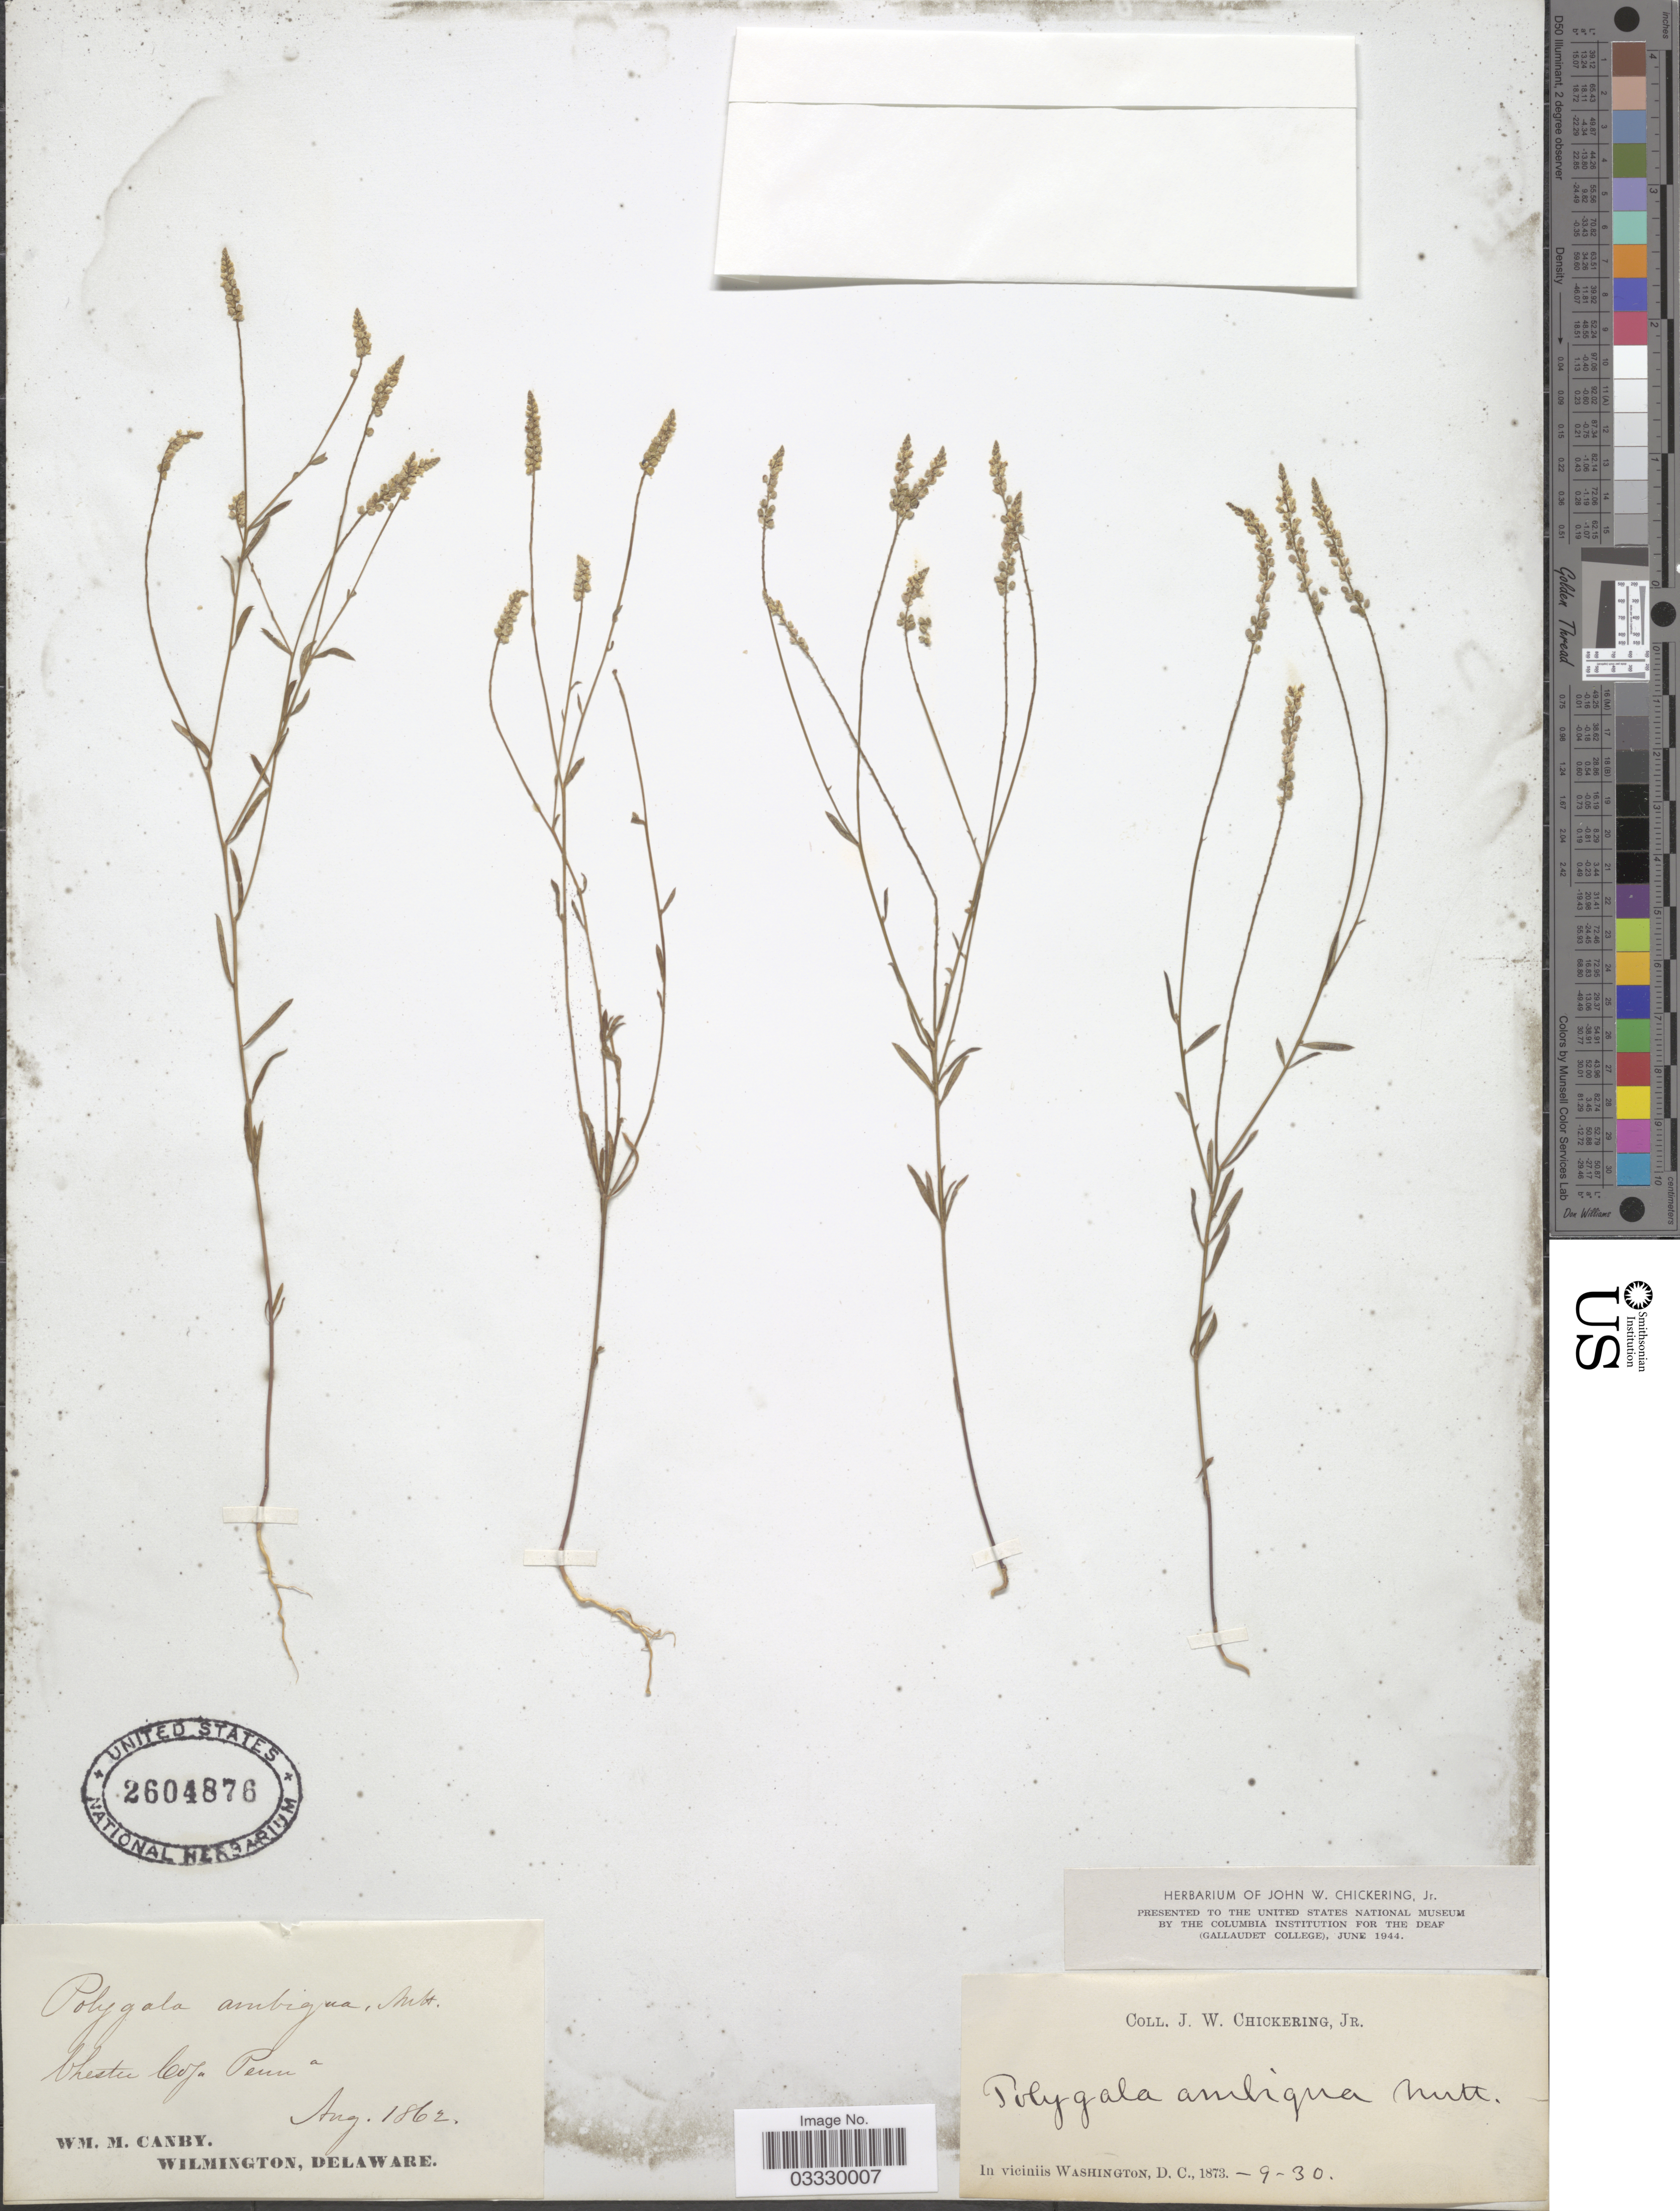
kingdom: Plantae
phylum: Tracheophyta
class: Magnoliopsida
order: Fabales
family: Polygalaceae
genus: Polygala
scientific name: Polygala ambigua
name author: Nutt.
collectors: W. M. Canby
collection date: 1862-08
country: United States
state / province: Pennsylvania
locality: Chester Co.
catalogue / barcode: US 2604876